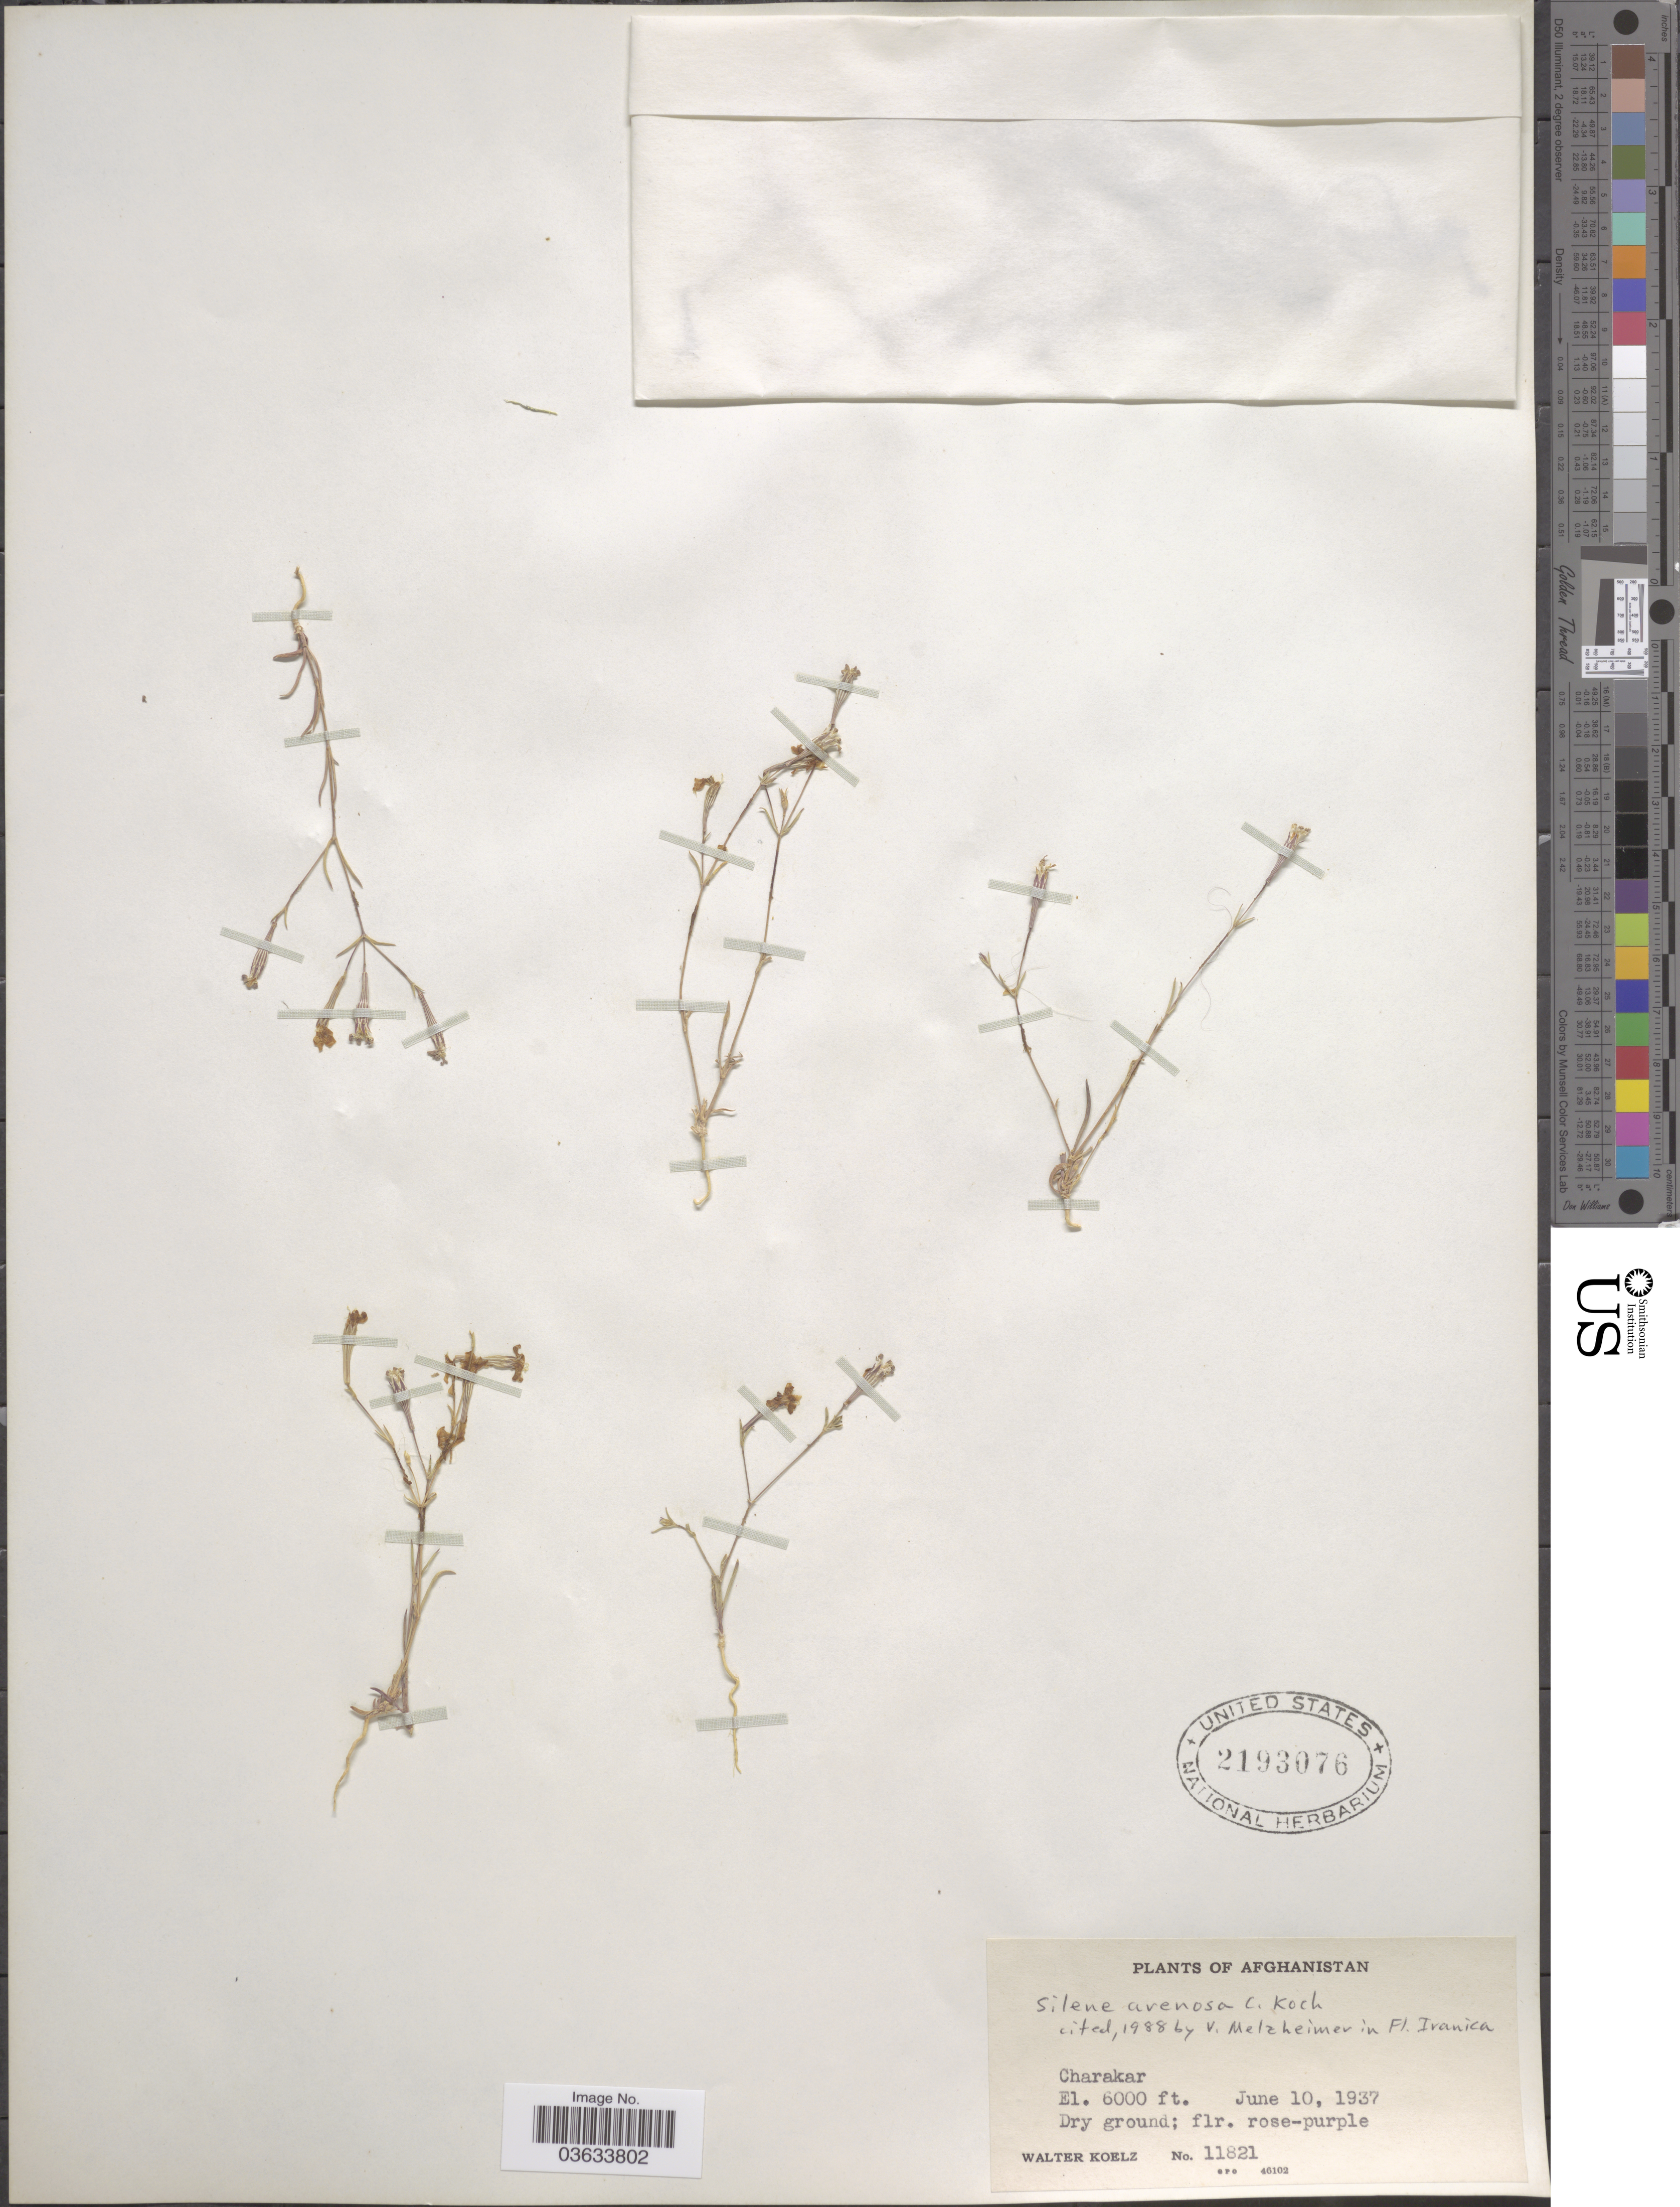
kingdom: Plantae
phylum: Tracheophyta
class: Magnoliopsida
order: Caryophyllales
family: Caryophyllaceae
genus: Silene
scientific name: Silene arenosa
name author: C. Koch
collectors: W. N. Koelz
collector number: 11821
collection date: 1937-06-10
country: Afghanistan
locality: Charakar.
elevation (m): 1829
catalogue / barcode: US 2193076